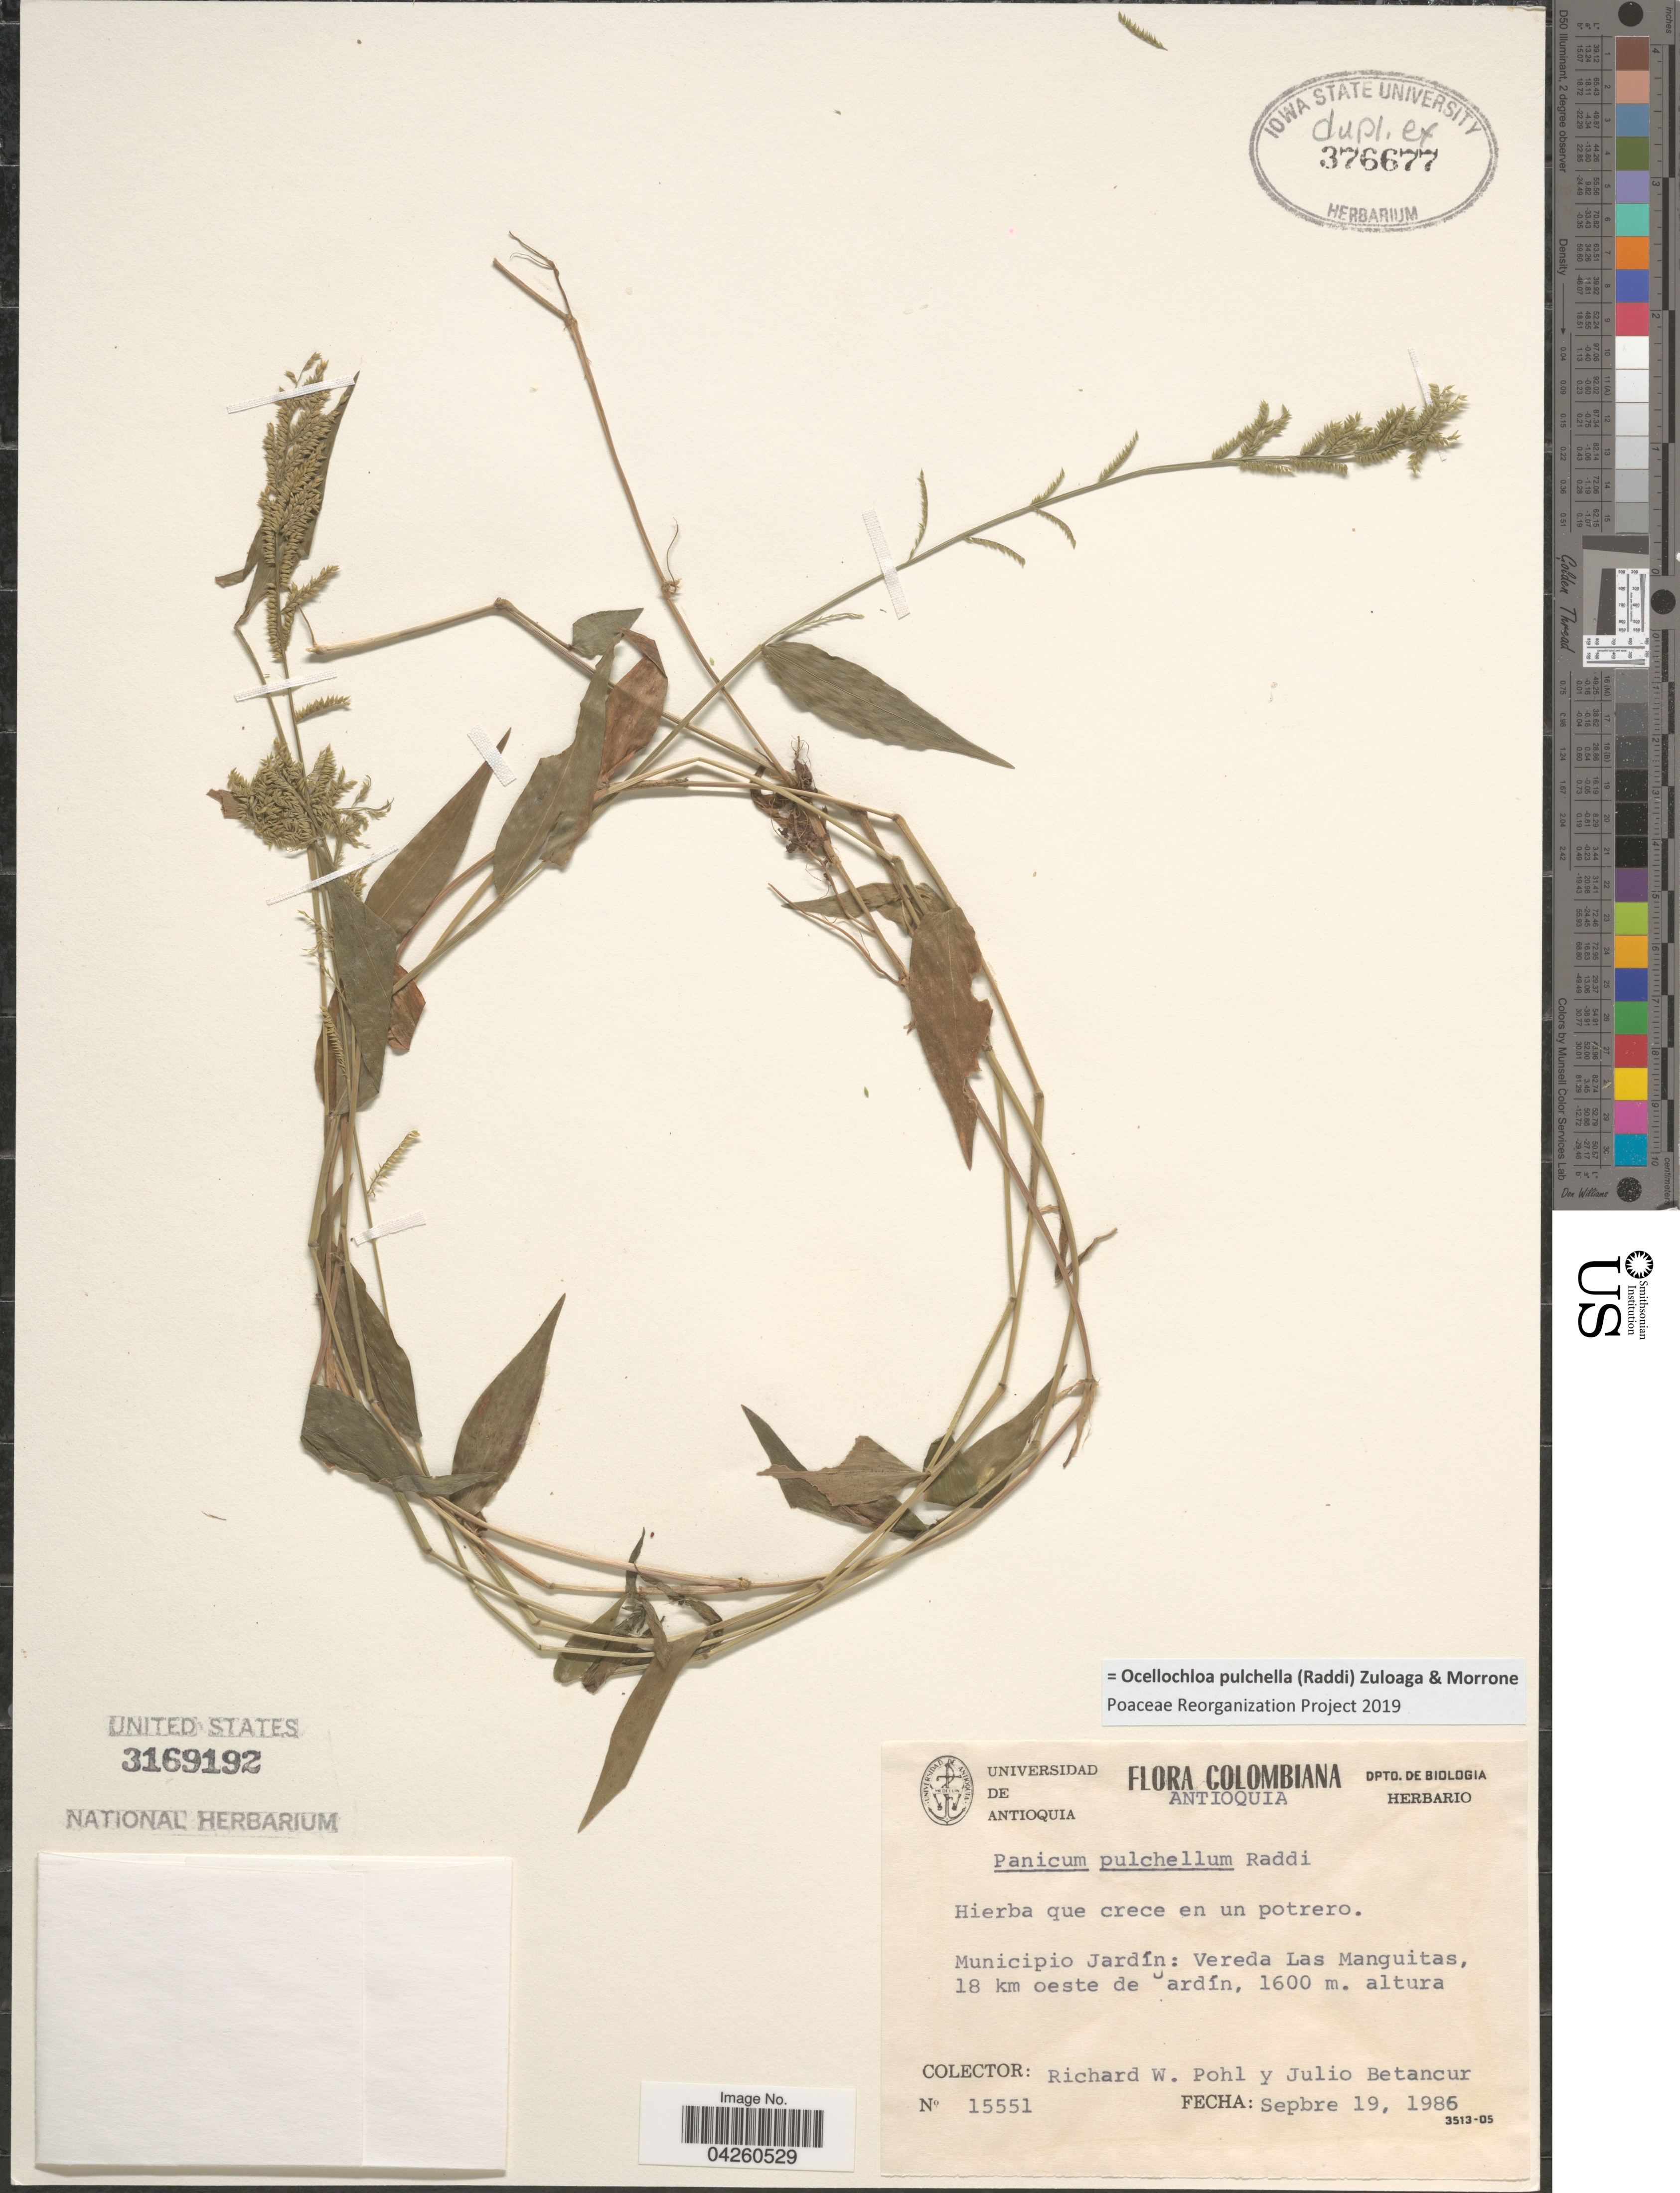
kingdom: Plantae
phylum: Tracheophyta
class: Liliopsida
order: Poales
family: Poaceae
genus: Ocellochloa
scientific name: Ocellochloa pulchella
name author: (Raddi) Zuloaga & Morrone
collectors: R. W. Pohl & J. Betancur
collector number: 15551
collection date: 1986-09-19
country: Colombia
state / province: Antioquia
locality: Municipio Jardín: Vereda Las Manguitas, 18 km oeste de Jardín.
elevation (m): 1600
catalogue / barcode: US 3169192